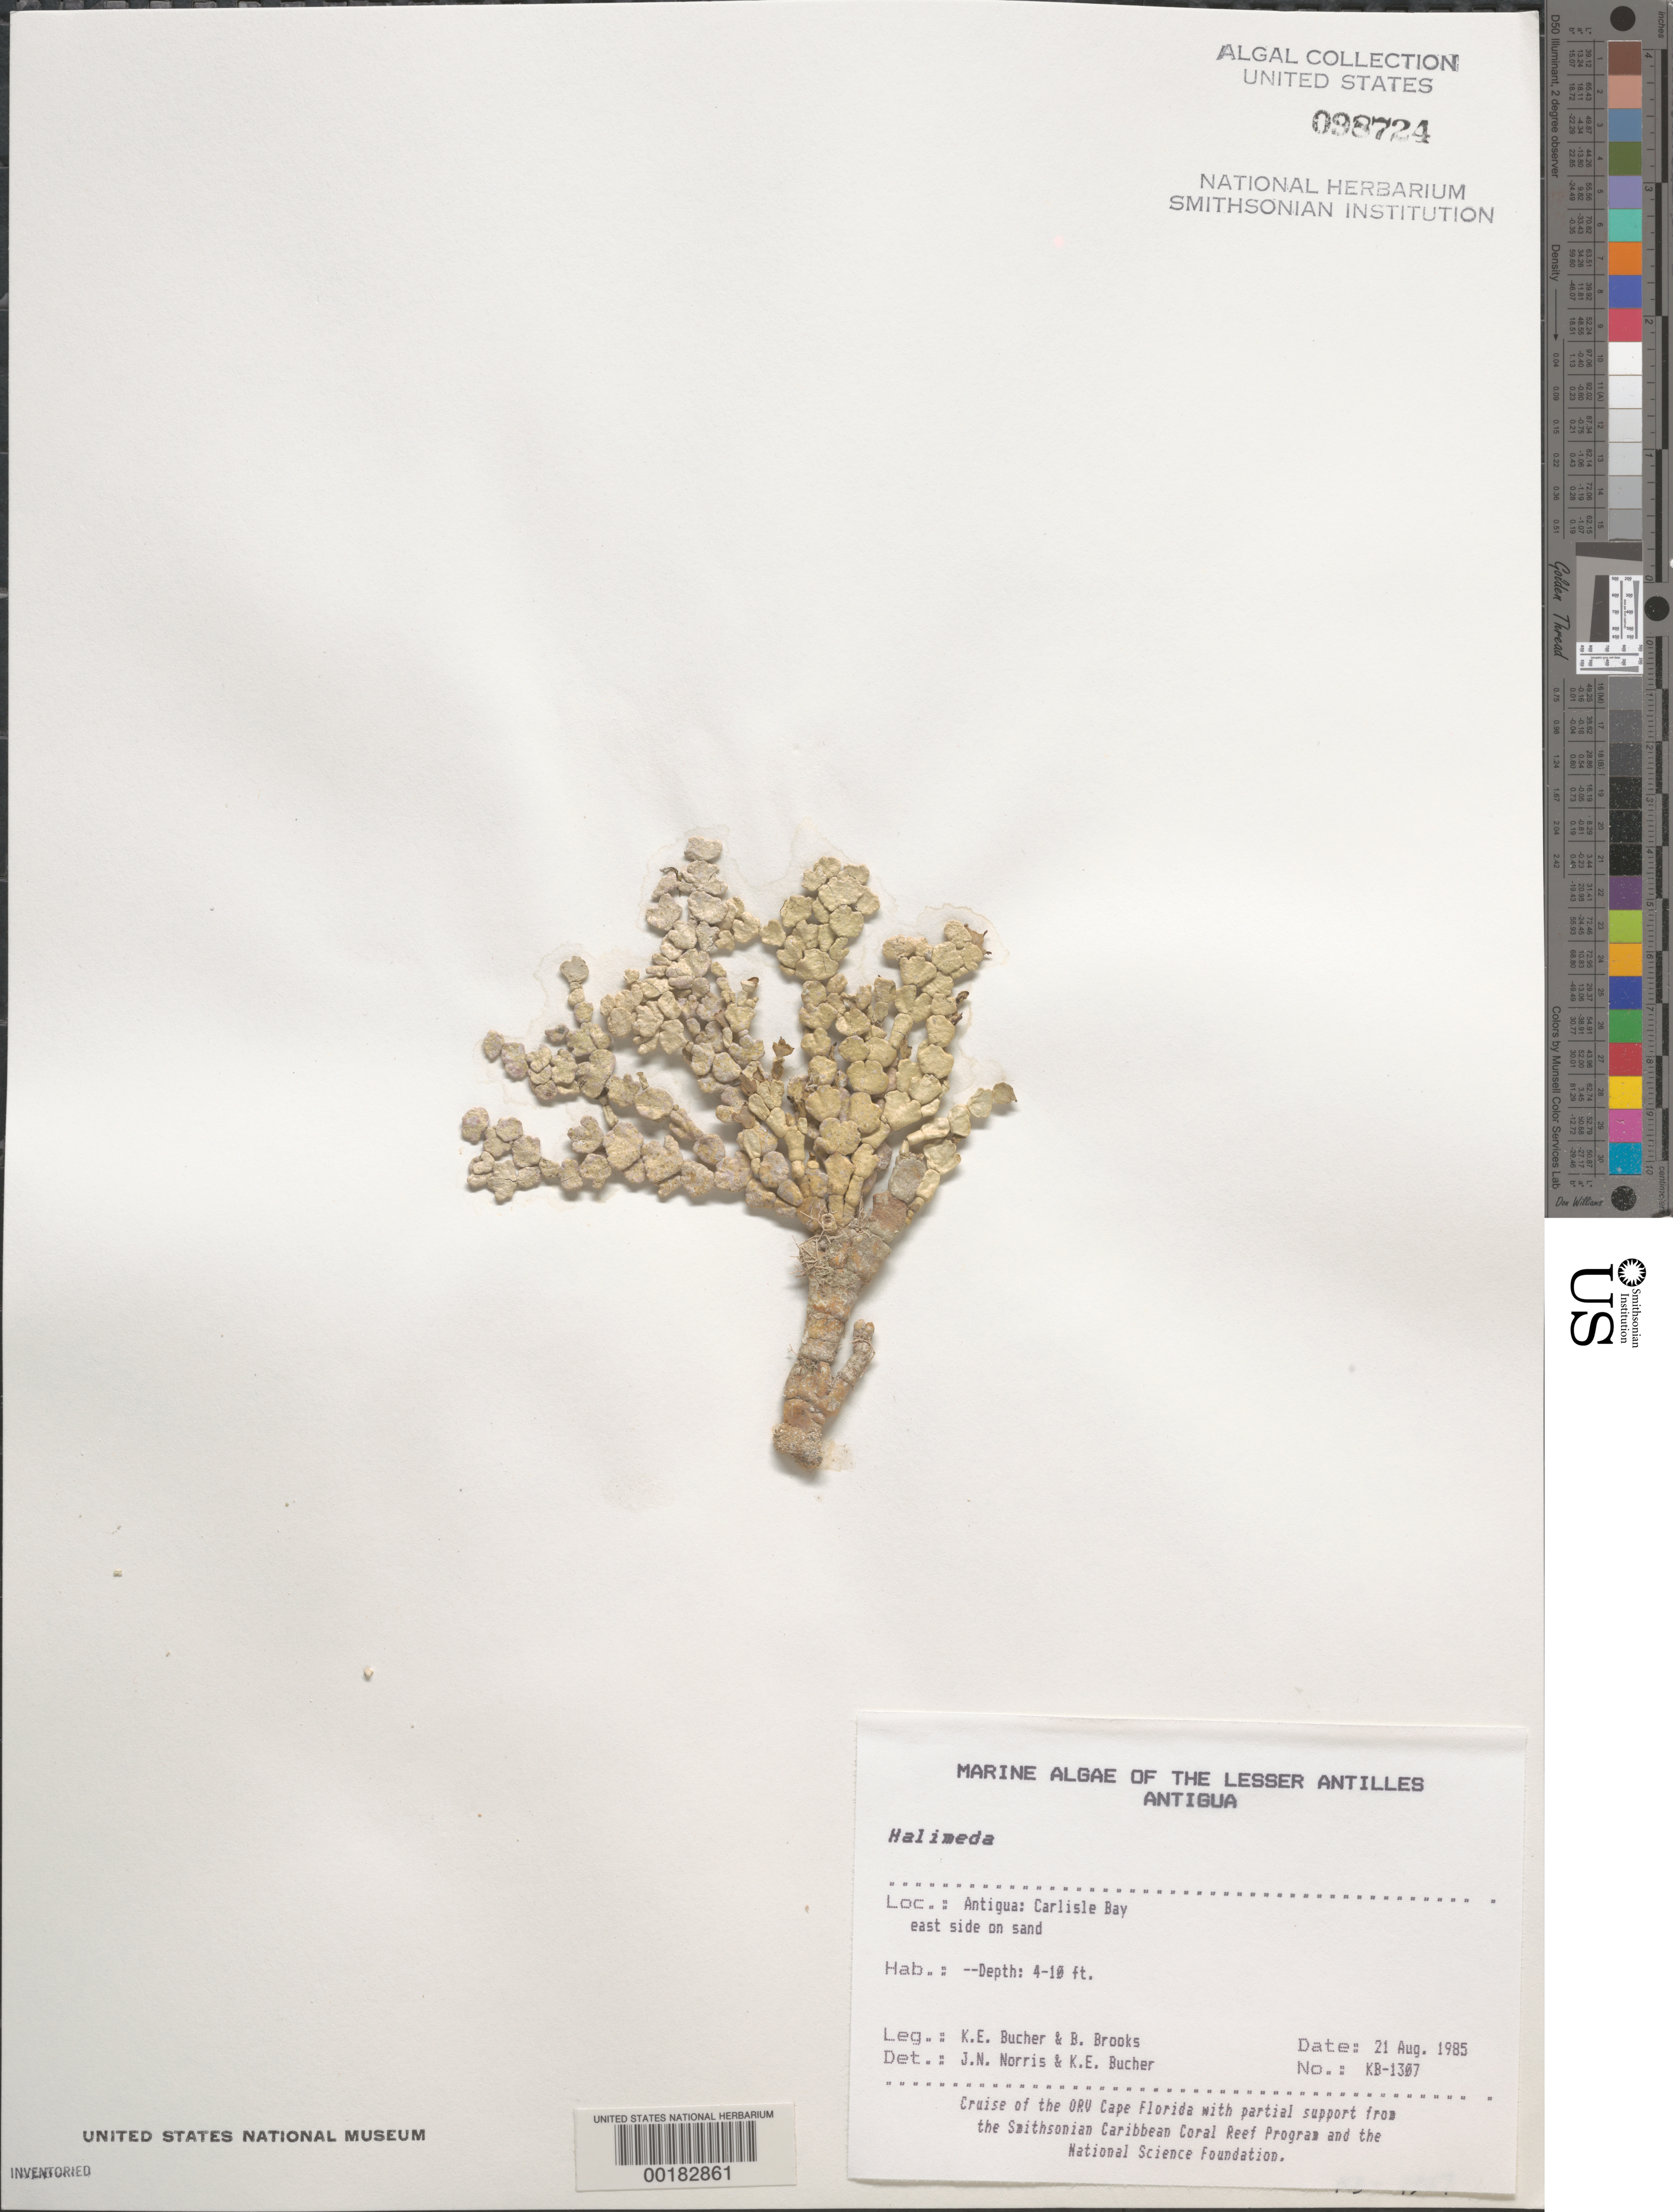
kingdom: Plantae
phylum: Chlorophyta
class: Ulvophyceae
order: Bryopsidales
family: Halimedaceae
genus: Halimeda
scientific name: Halimeda sp.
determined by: Norris, J. N.; Bucher, K. E.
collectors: K. E. Bucher & B. Brooks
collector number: KB-1307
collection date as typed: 21 Aug 1985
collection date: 1985-08-21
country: Antigua and Barbuda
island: Antigua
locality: Carlisle Bay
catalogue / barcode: US 98724